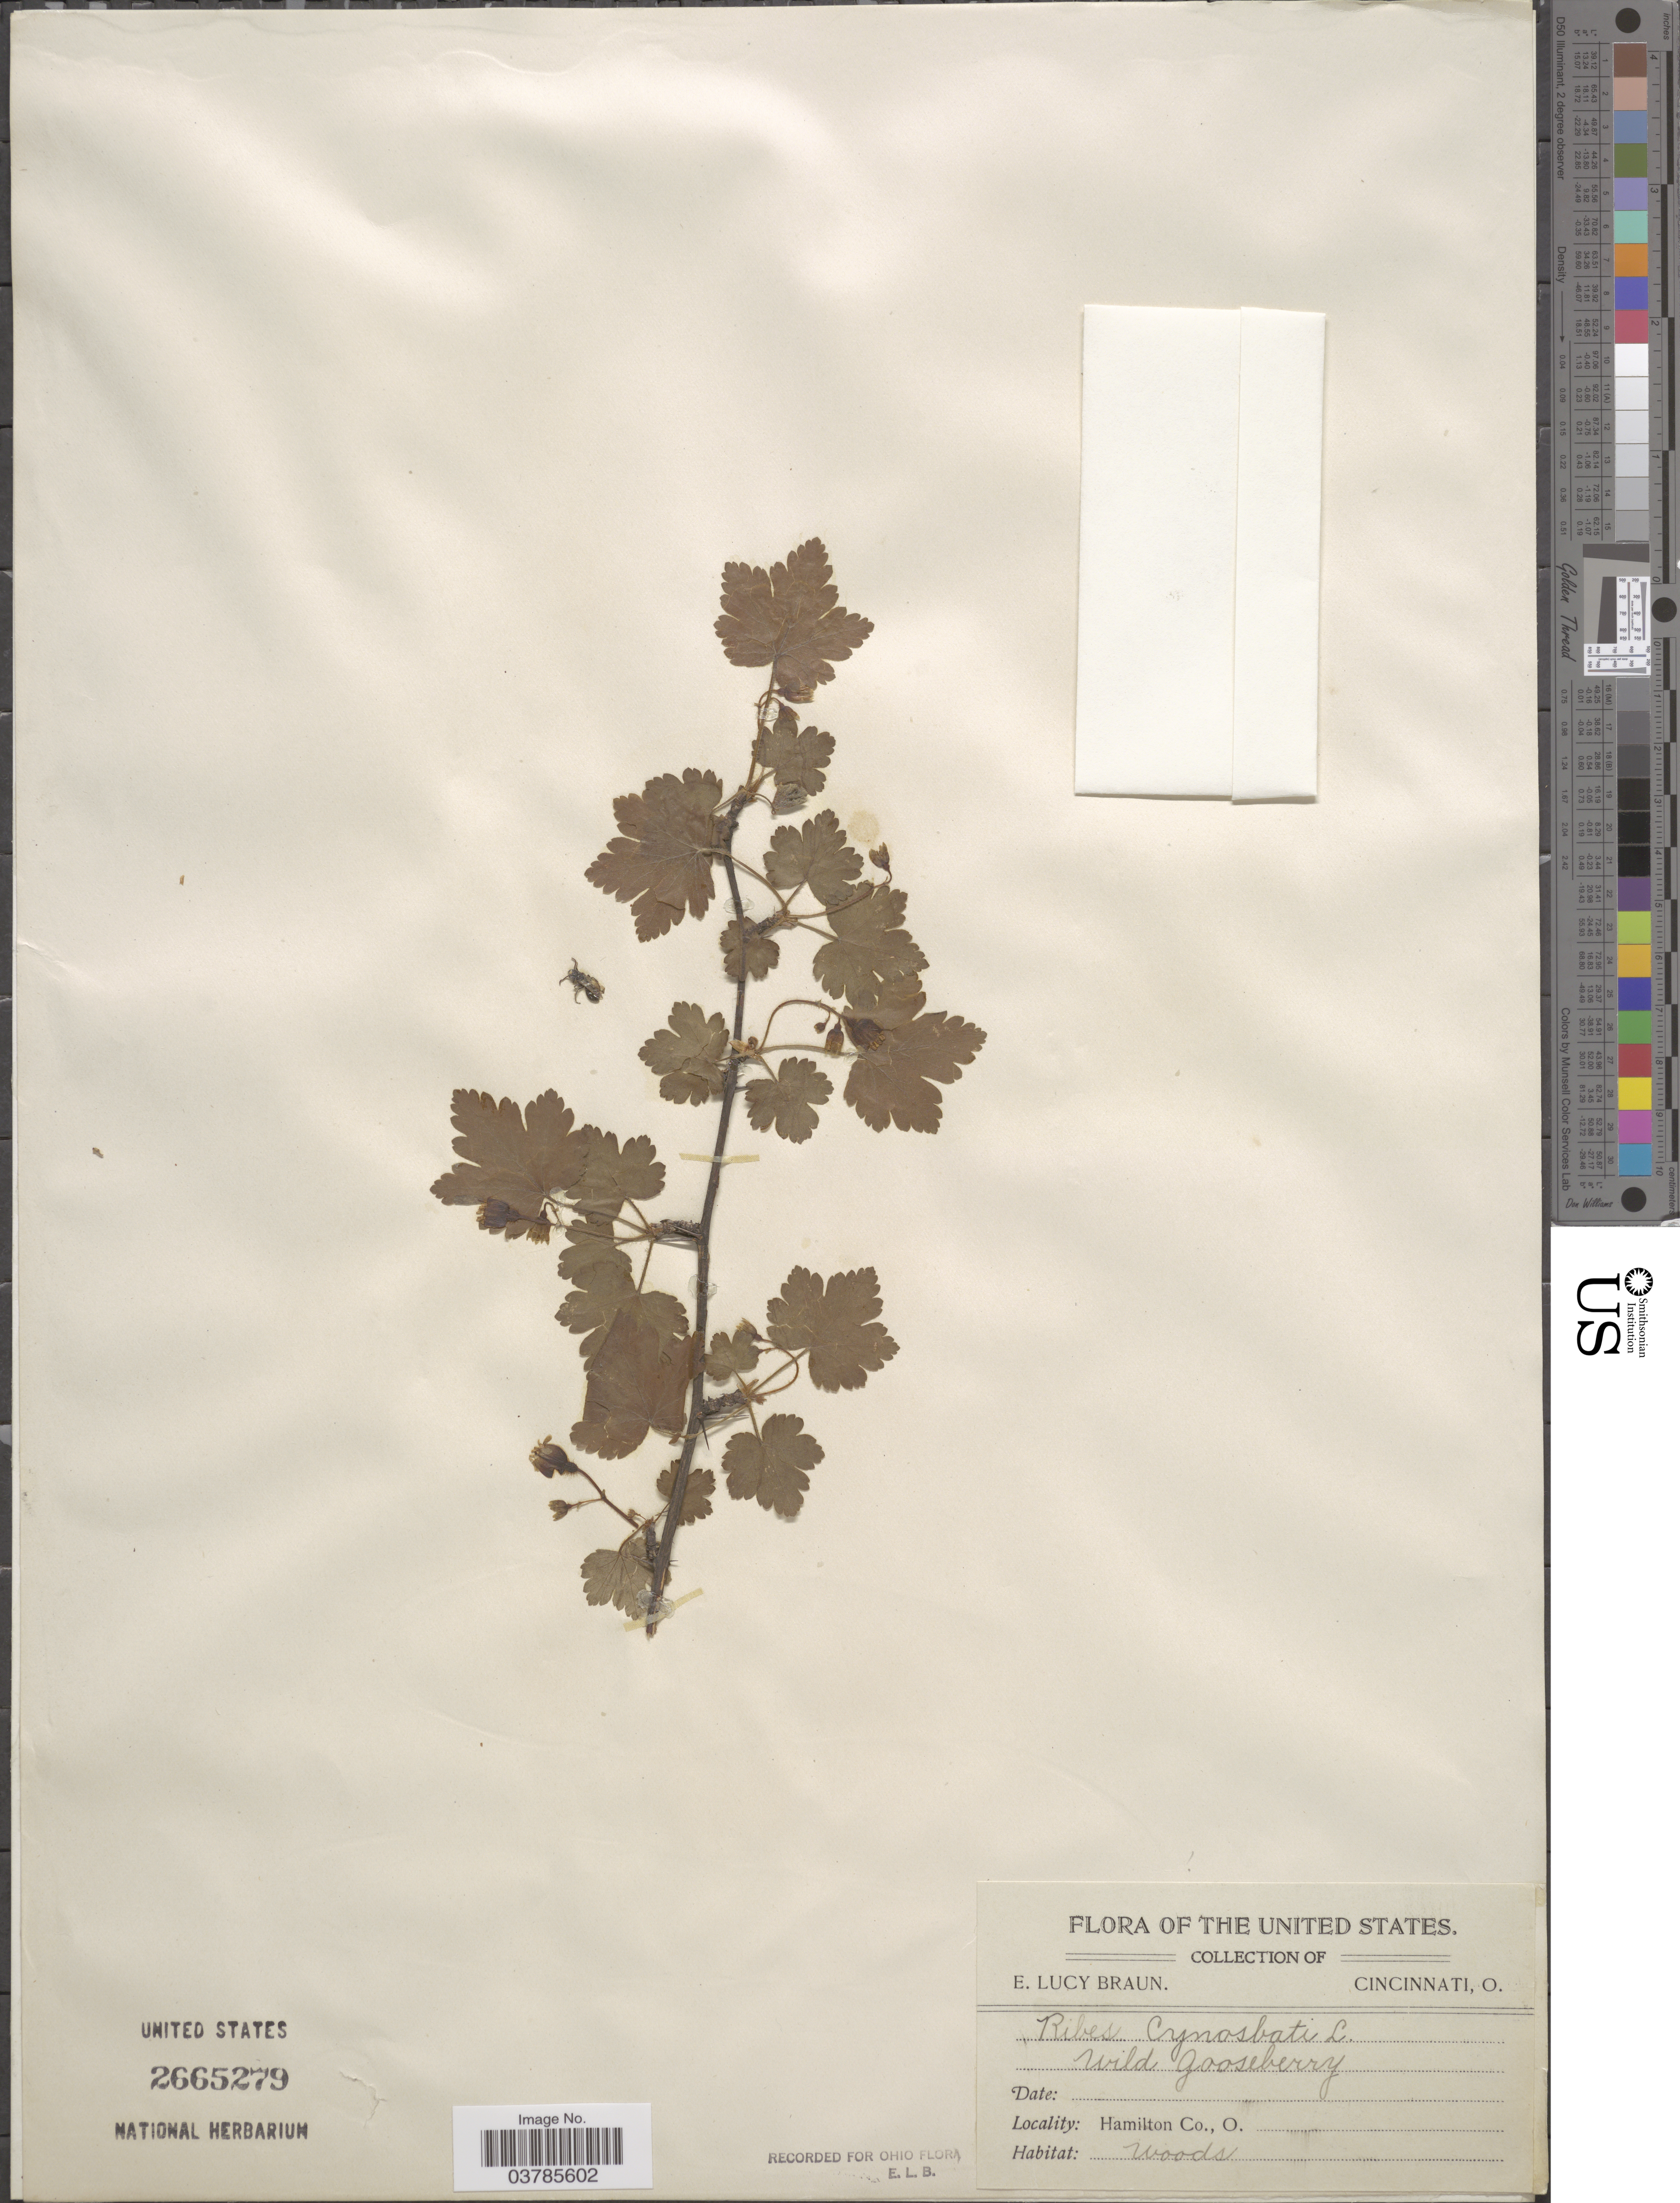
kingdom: Plantae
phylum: Tracheophyta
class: Magnoliopsida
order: Saxifragales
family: Grossulariaceae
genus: Ribes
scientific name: Ribes cynosbati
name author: L.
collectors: E. L. Braun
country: United States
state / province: Ohio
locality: Hamilton Co.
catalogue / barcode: US 2665279